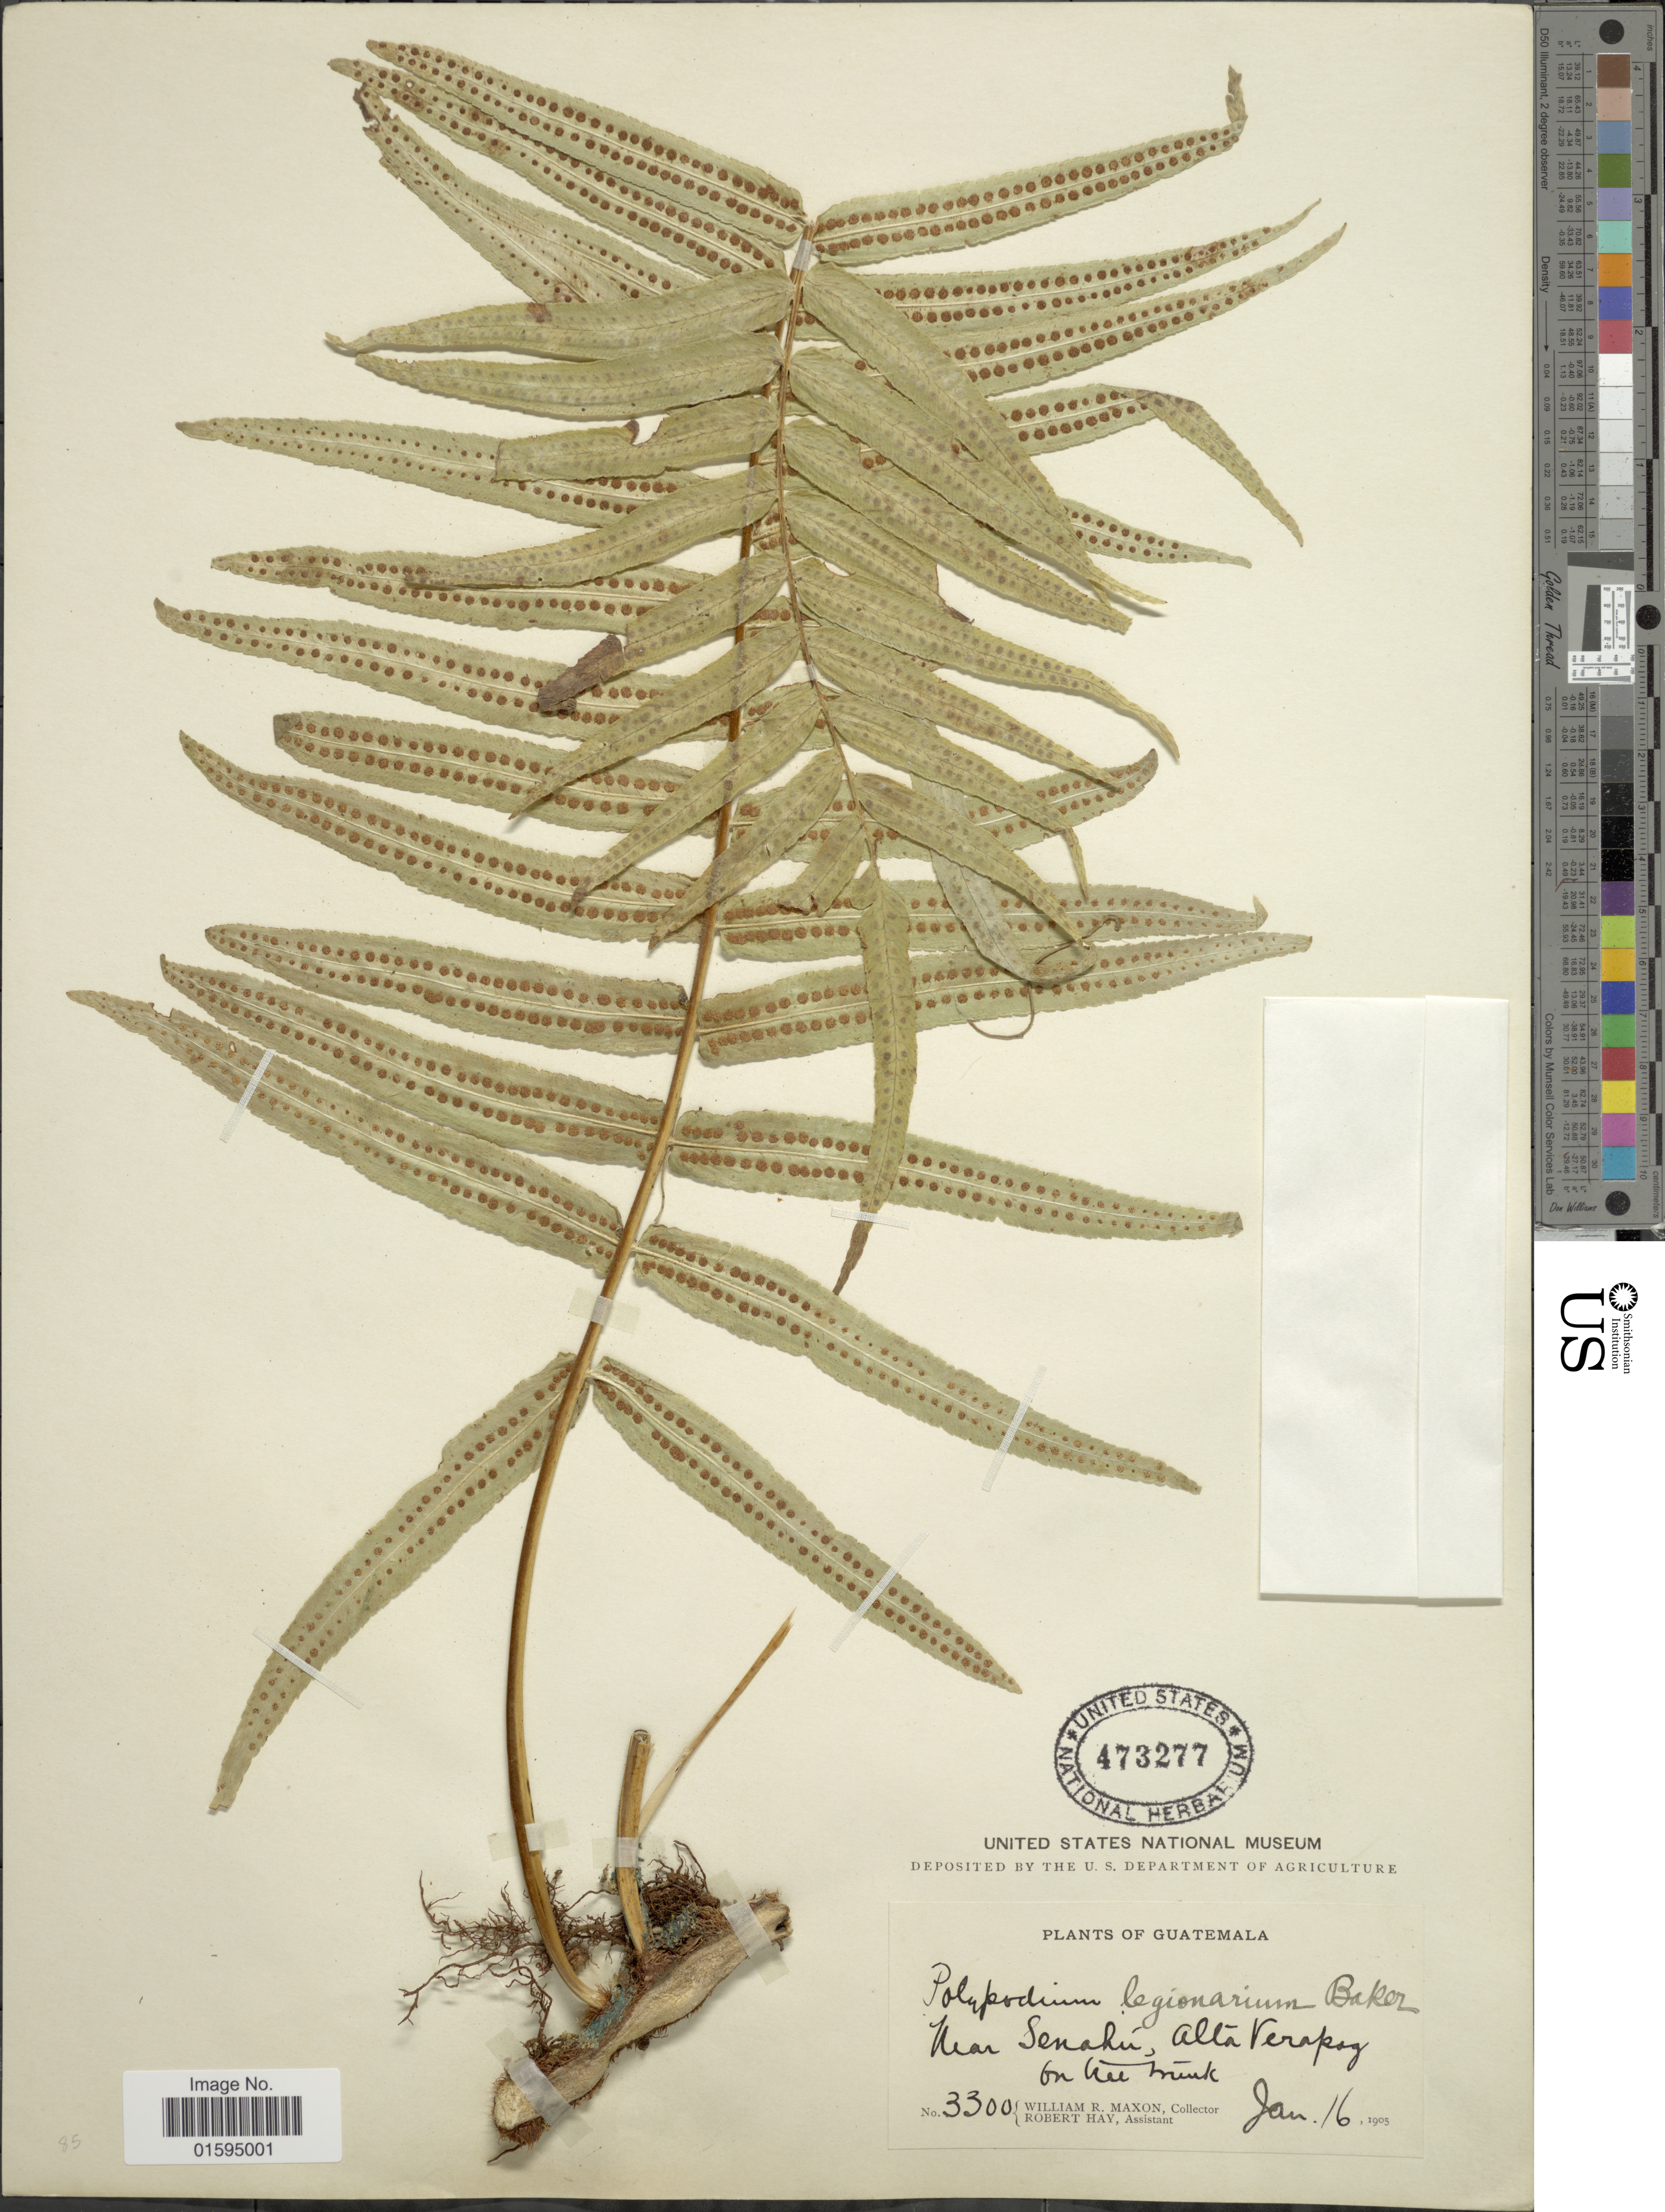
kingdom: Plantae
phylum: Tracheophyta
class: Polypodiopsida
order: Polypodiales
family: Polypodiaceae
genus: Polypodium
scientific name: Polypodium echinolepis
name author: Fée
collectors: W. R. Maxon & R. H. Hay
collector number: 3300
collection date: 1905-01-16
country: Guatemala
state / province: Alta Verapaz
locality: Near Senahu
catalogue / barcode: US 473277